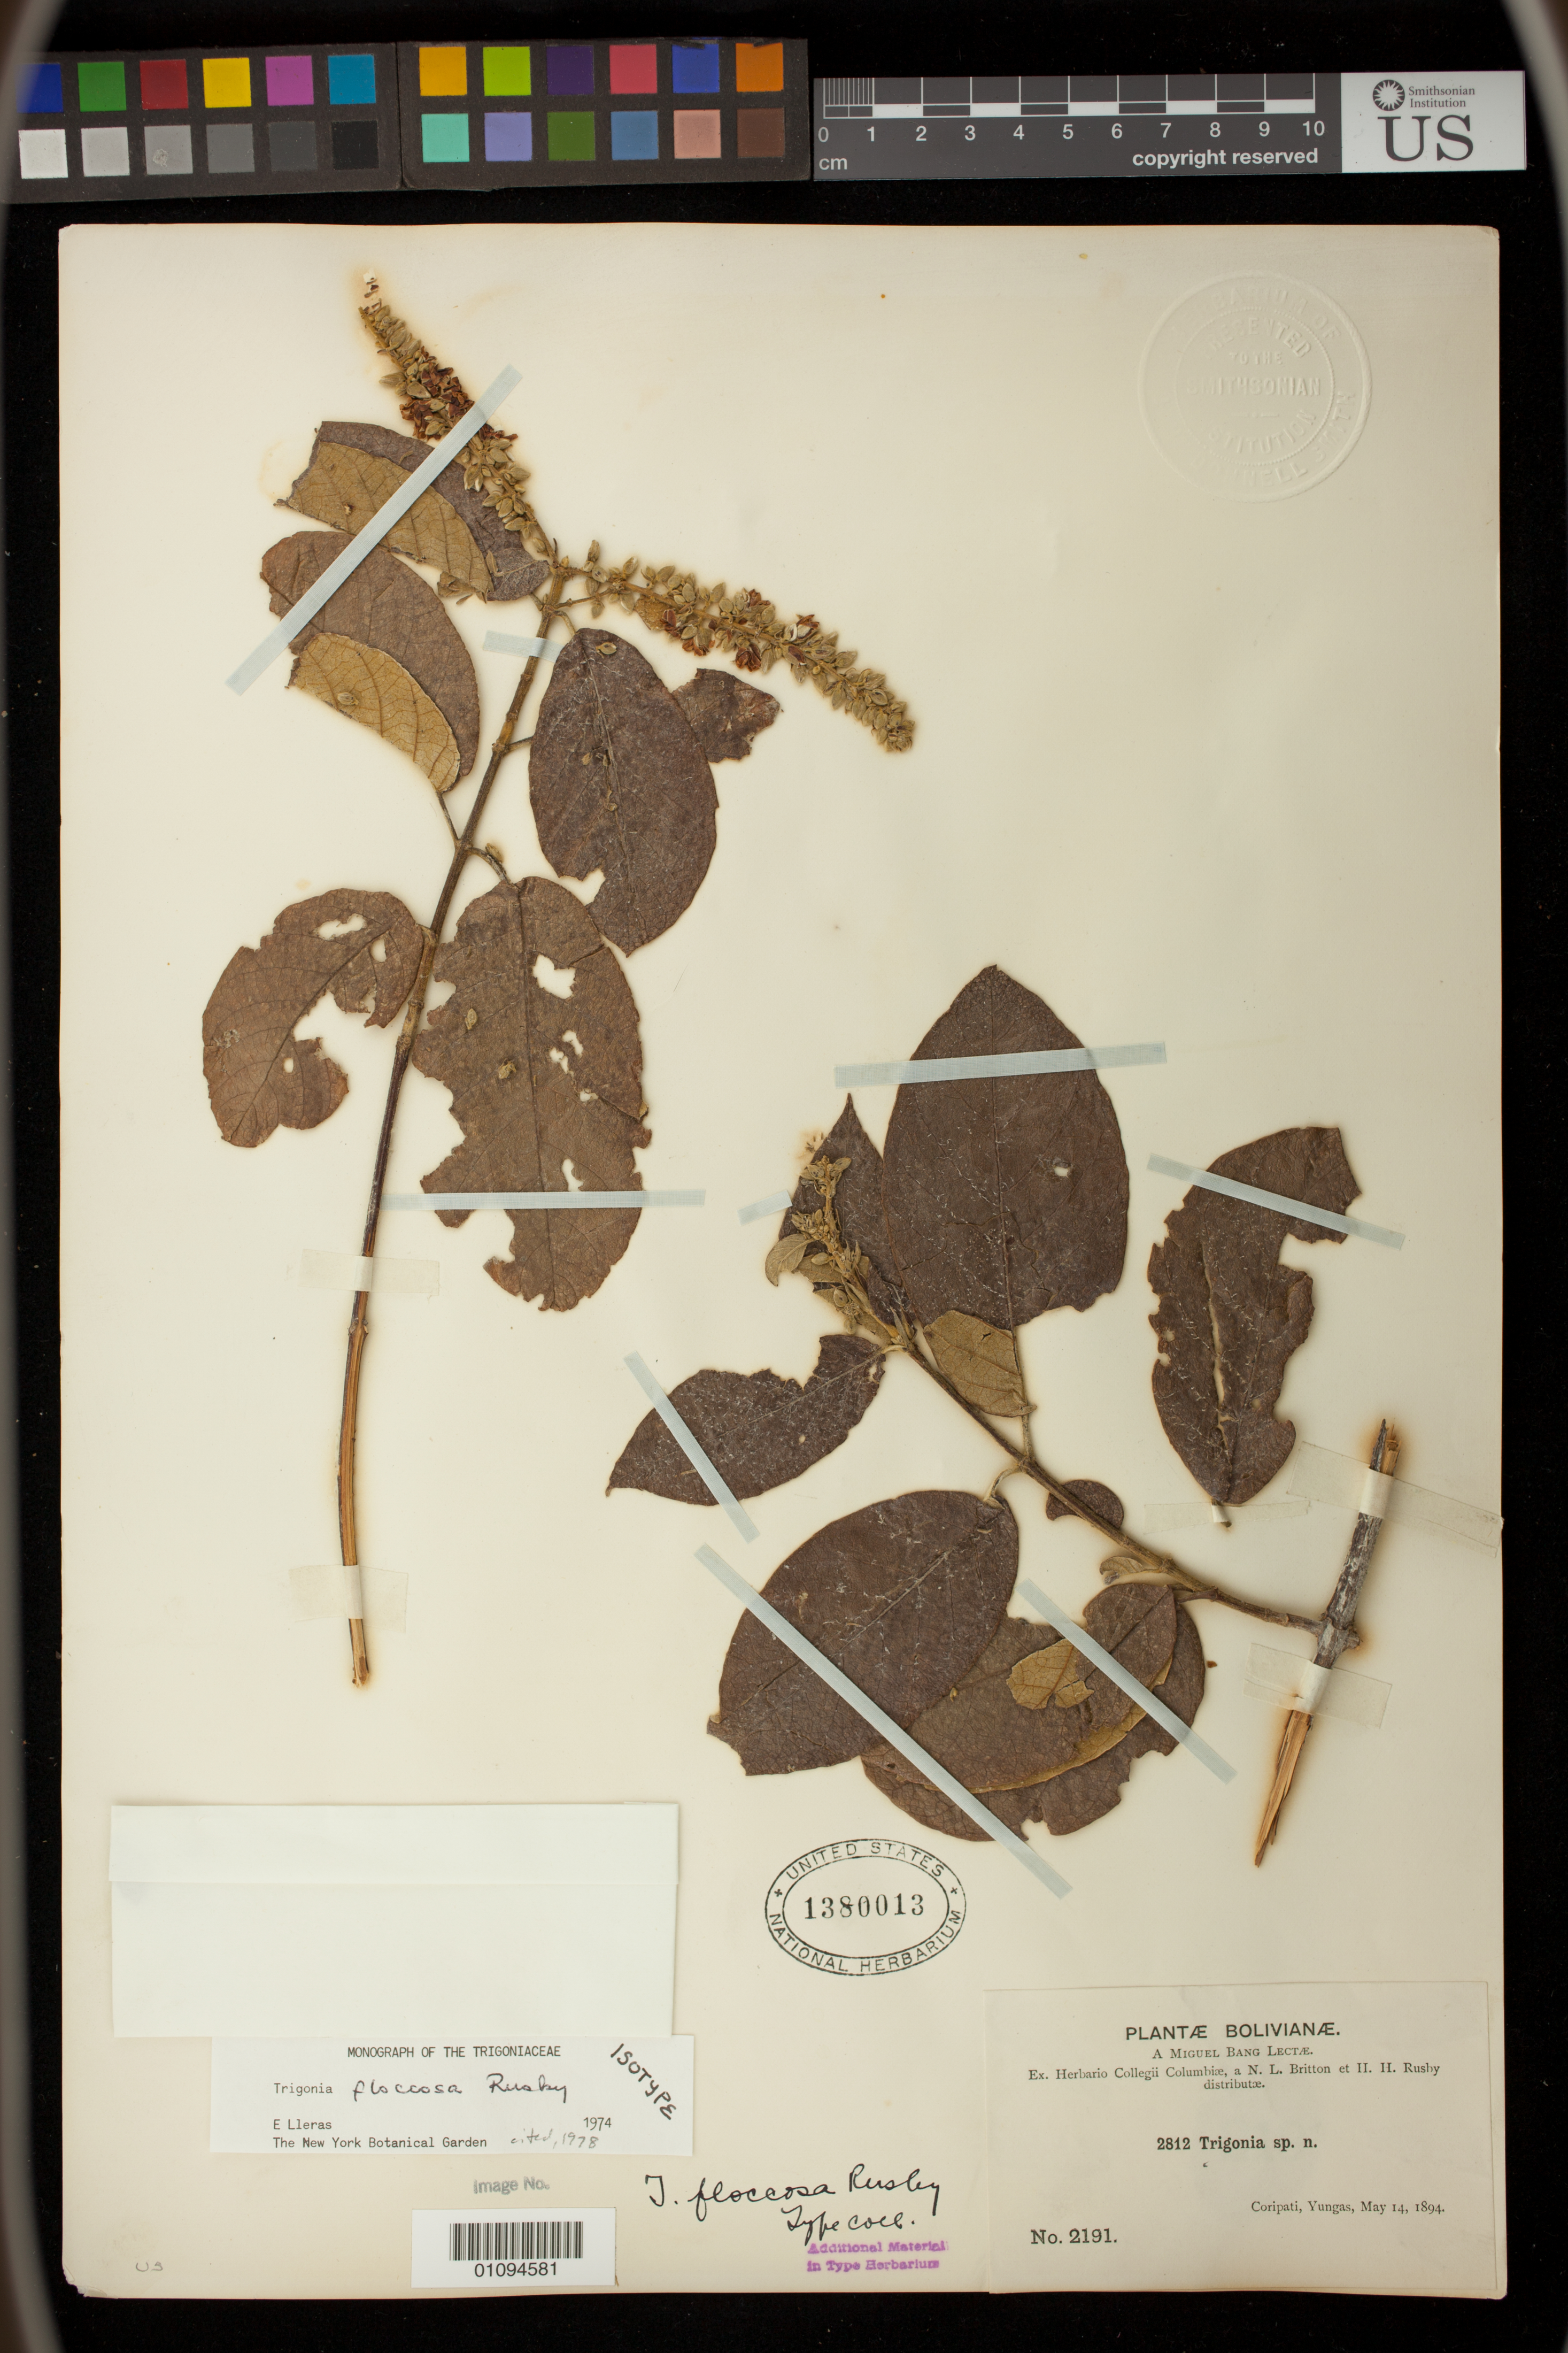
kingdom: Plantae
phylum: Tracheophyta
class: Magnoliopsida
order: Malpighiales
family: Trigoniaceae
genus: Trigonia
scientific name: Trigonia floccosa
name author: Rusby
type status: Isotype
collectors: M. Bang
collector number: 2191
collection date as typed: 14 May 1894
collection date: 1894-05-14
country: Bolivia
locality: Coripata, Yungas.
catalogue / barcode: US 1380013